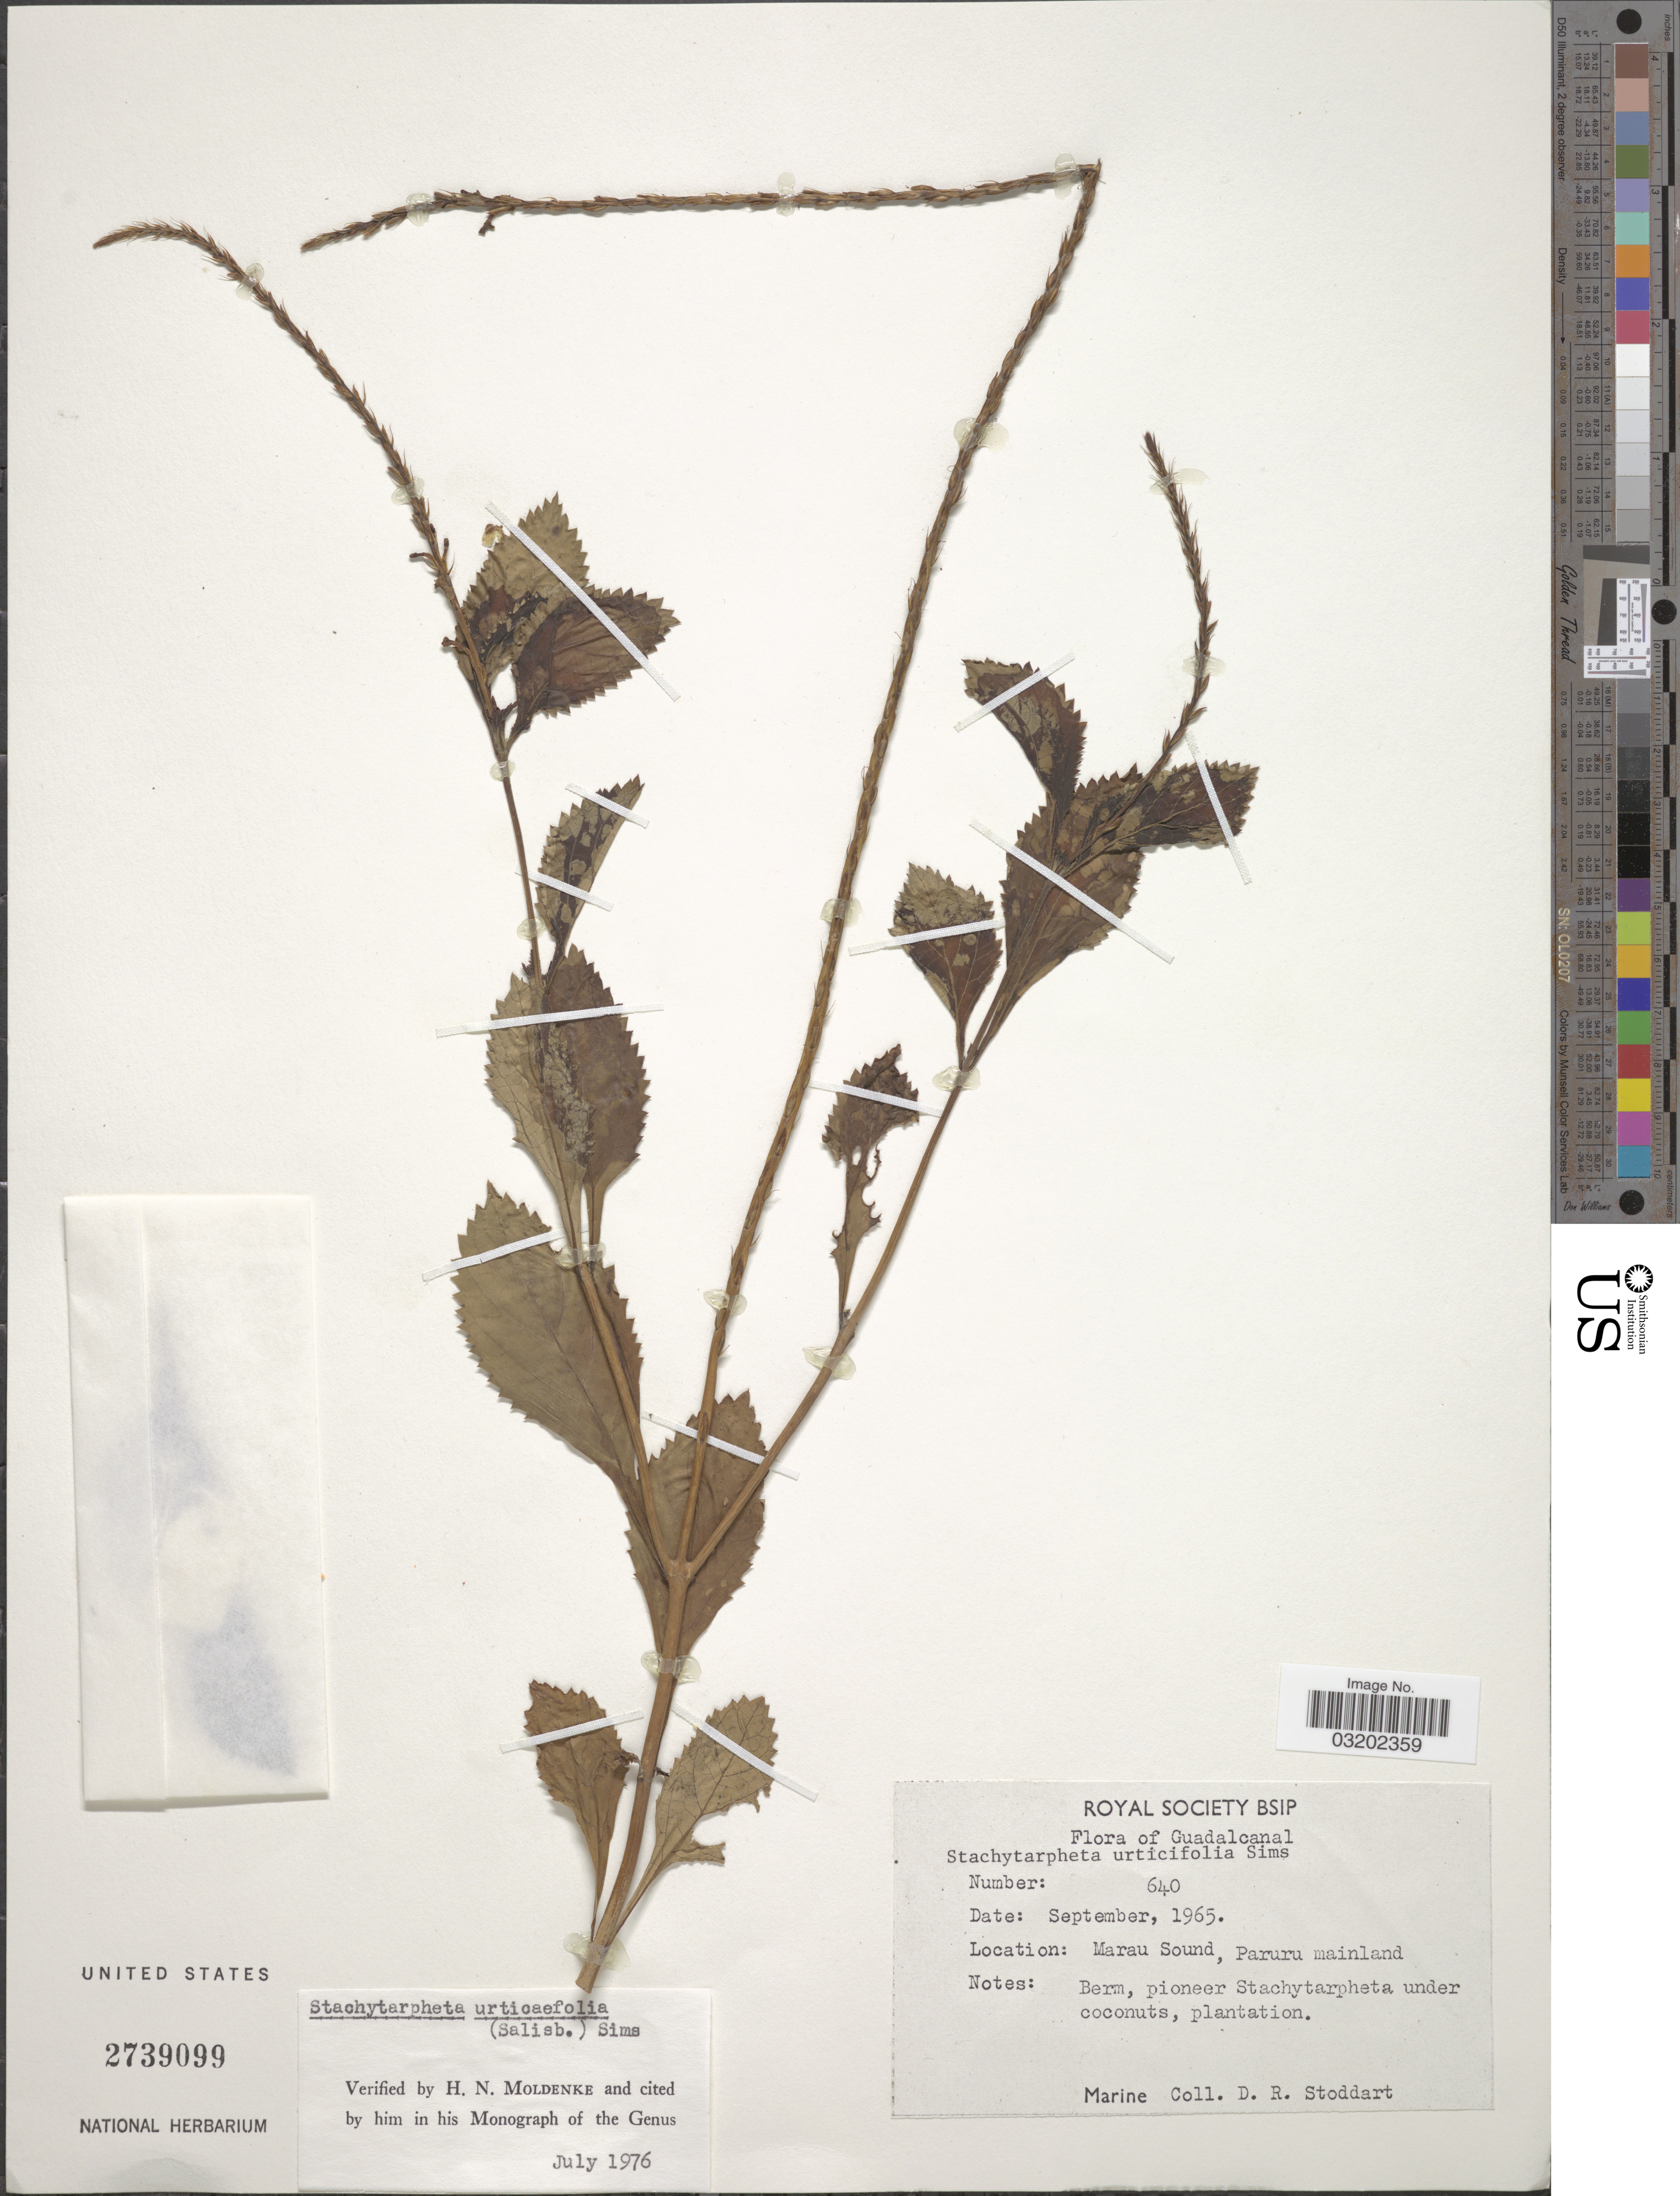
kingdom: Plantae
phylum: Tracheophyta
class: Magnoliopsida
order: Lamiales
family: Verbenaceae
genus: Stachytarpheta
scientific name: Stachytarpheta urticifolia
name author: Sims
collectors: D. R. Stoddart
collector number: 640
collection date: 1965-09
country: Solomon Islands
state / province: Solomon Islands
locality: Guadalcanal. Marau Sound, Paruru mainland.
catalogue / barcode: US 2739099